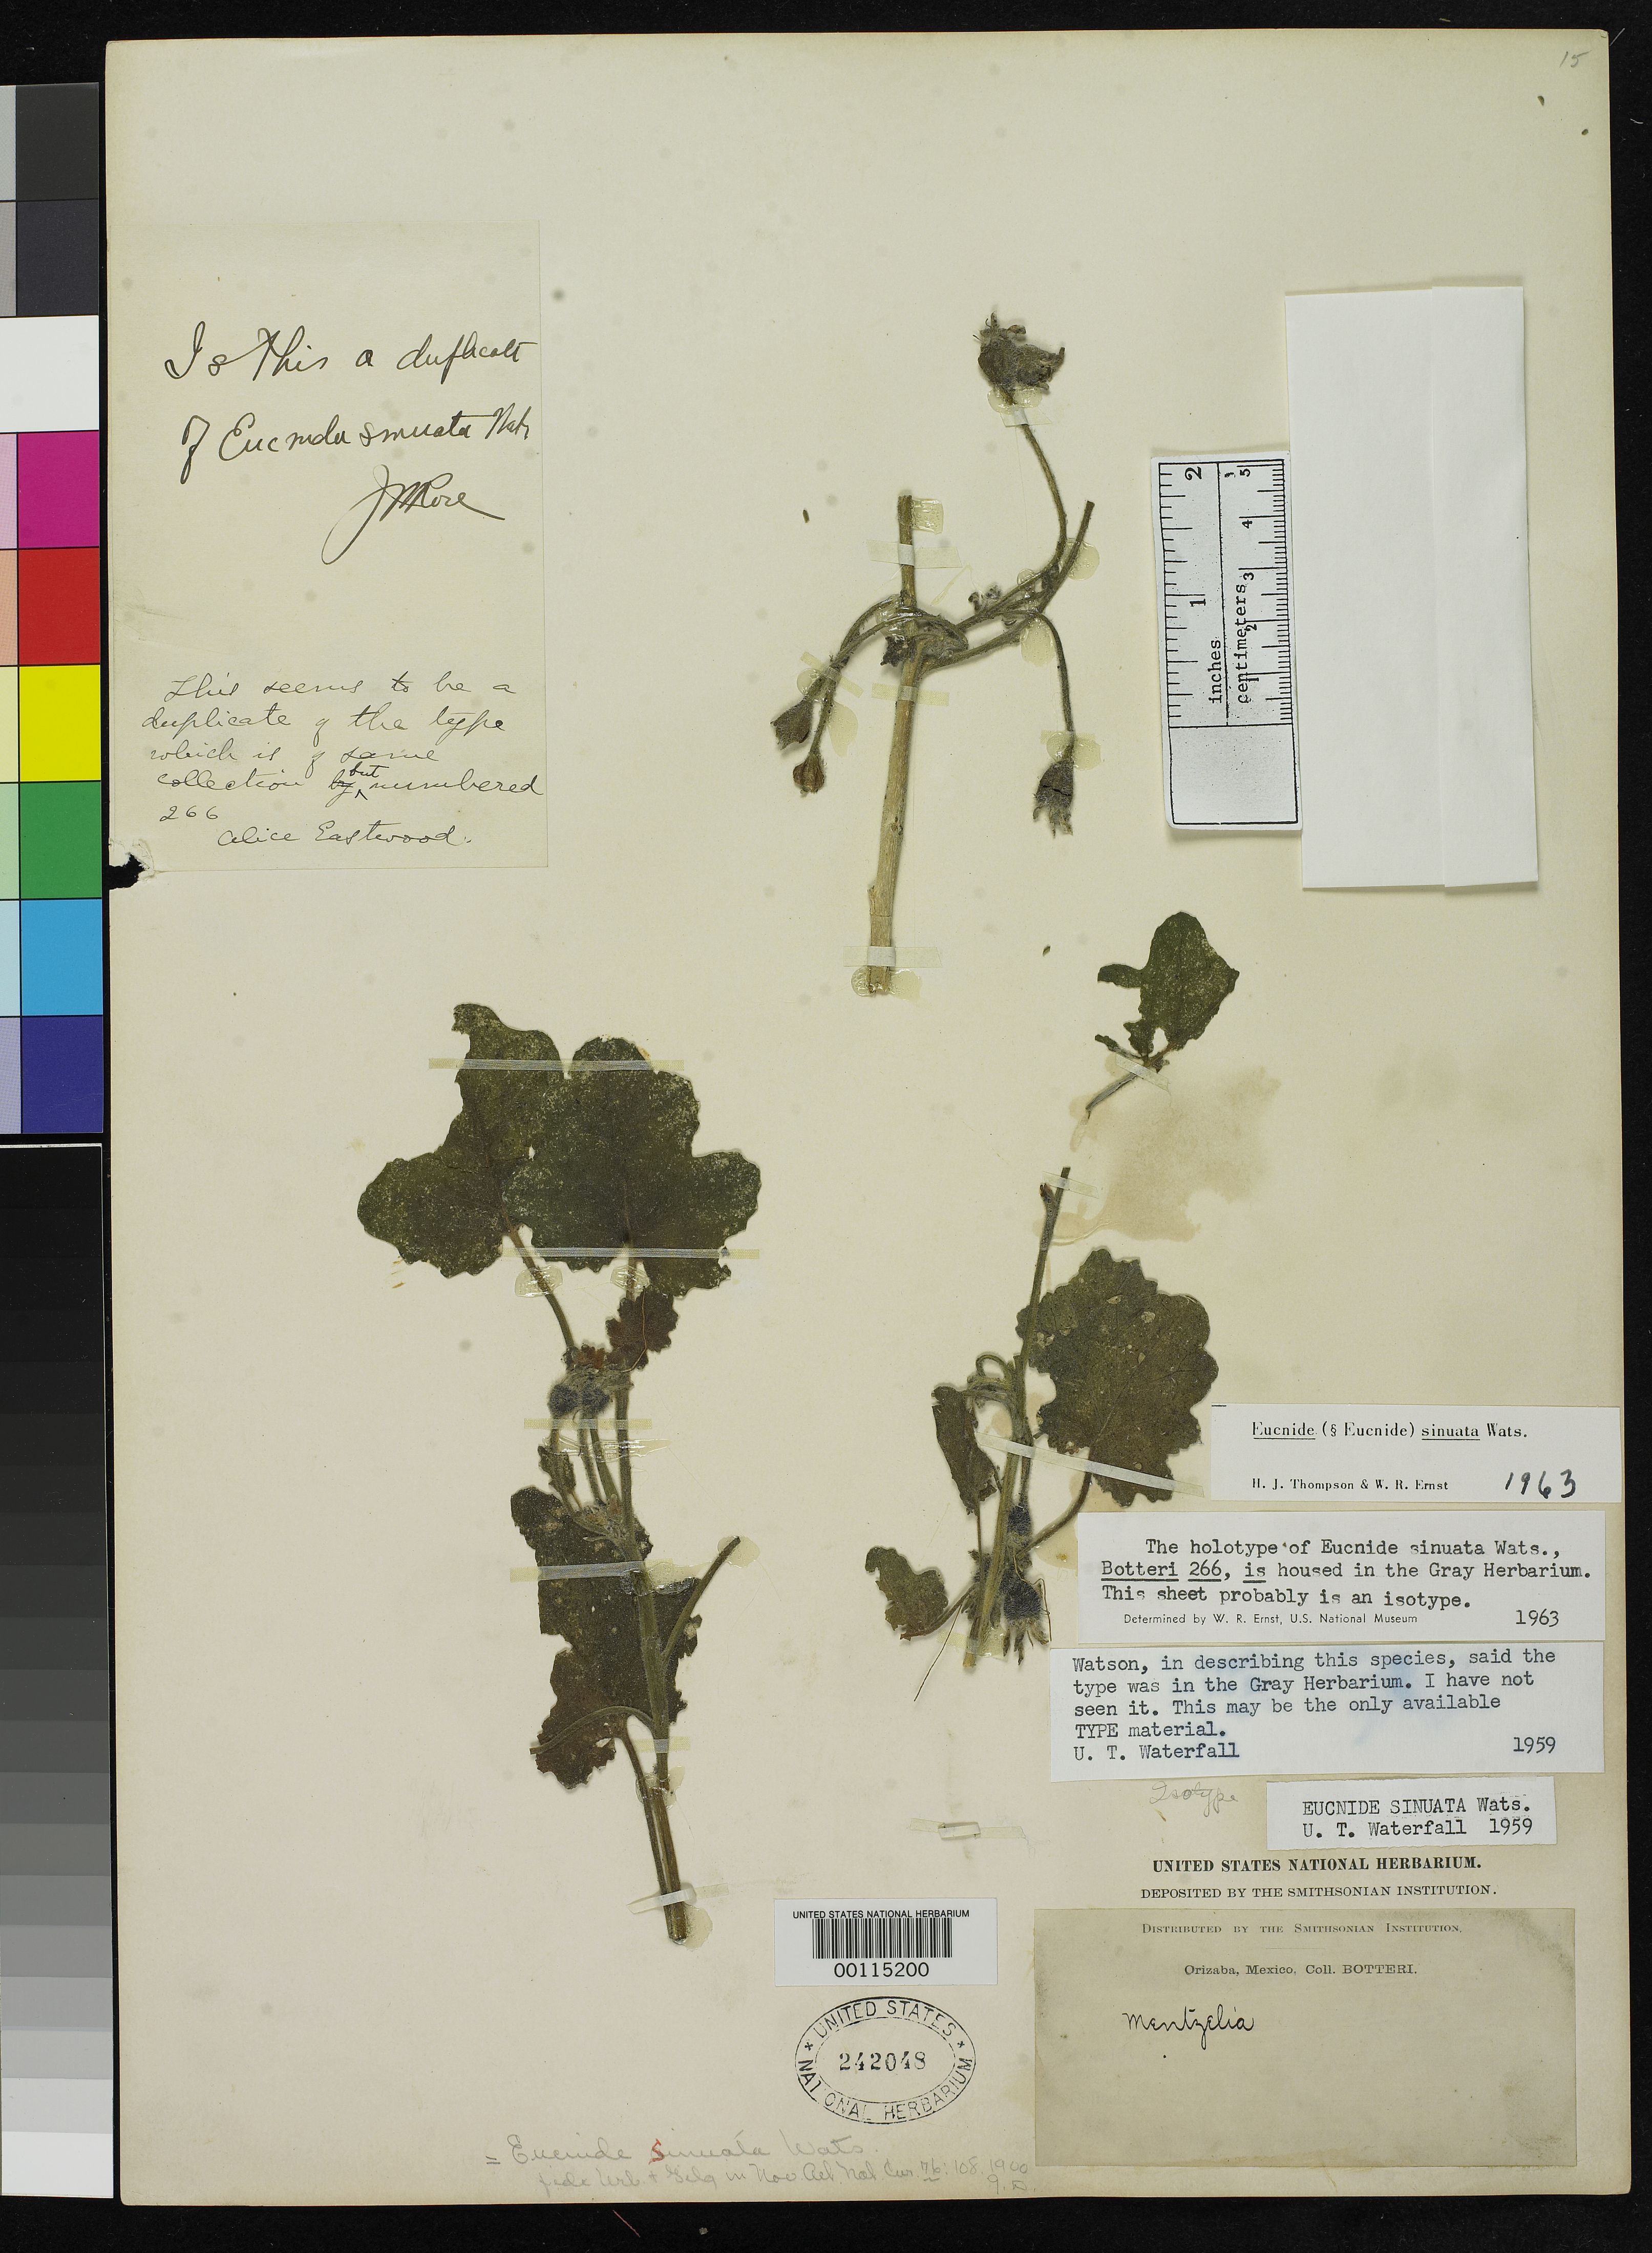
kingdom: Plantae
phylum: Tracheophyta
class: Magnoliopsida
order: Cornales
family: Loasaceae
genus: Eucnide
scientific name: Eucnide sinuata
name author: S. Watson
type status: Isotype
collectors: M. Botteri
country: Mexico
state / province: Veracruz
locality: Orizaba.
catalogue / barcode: US 242048